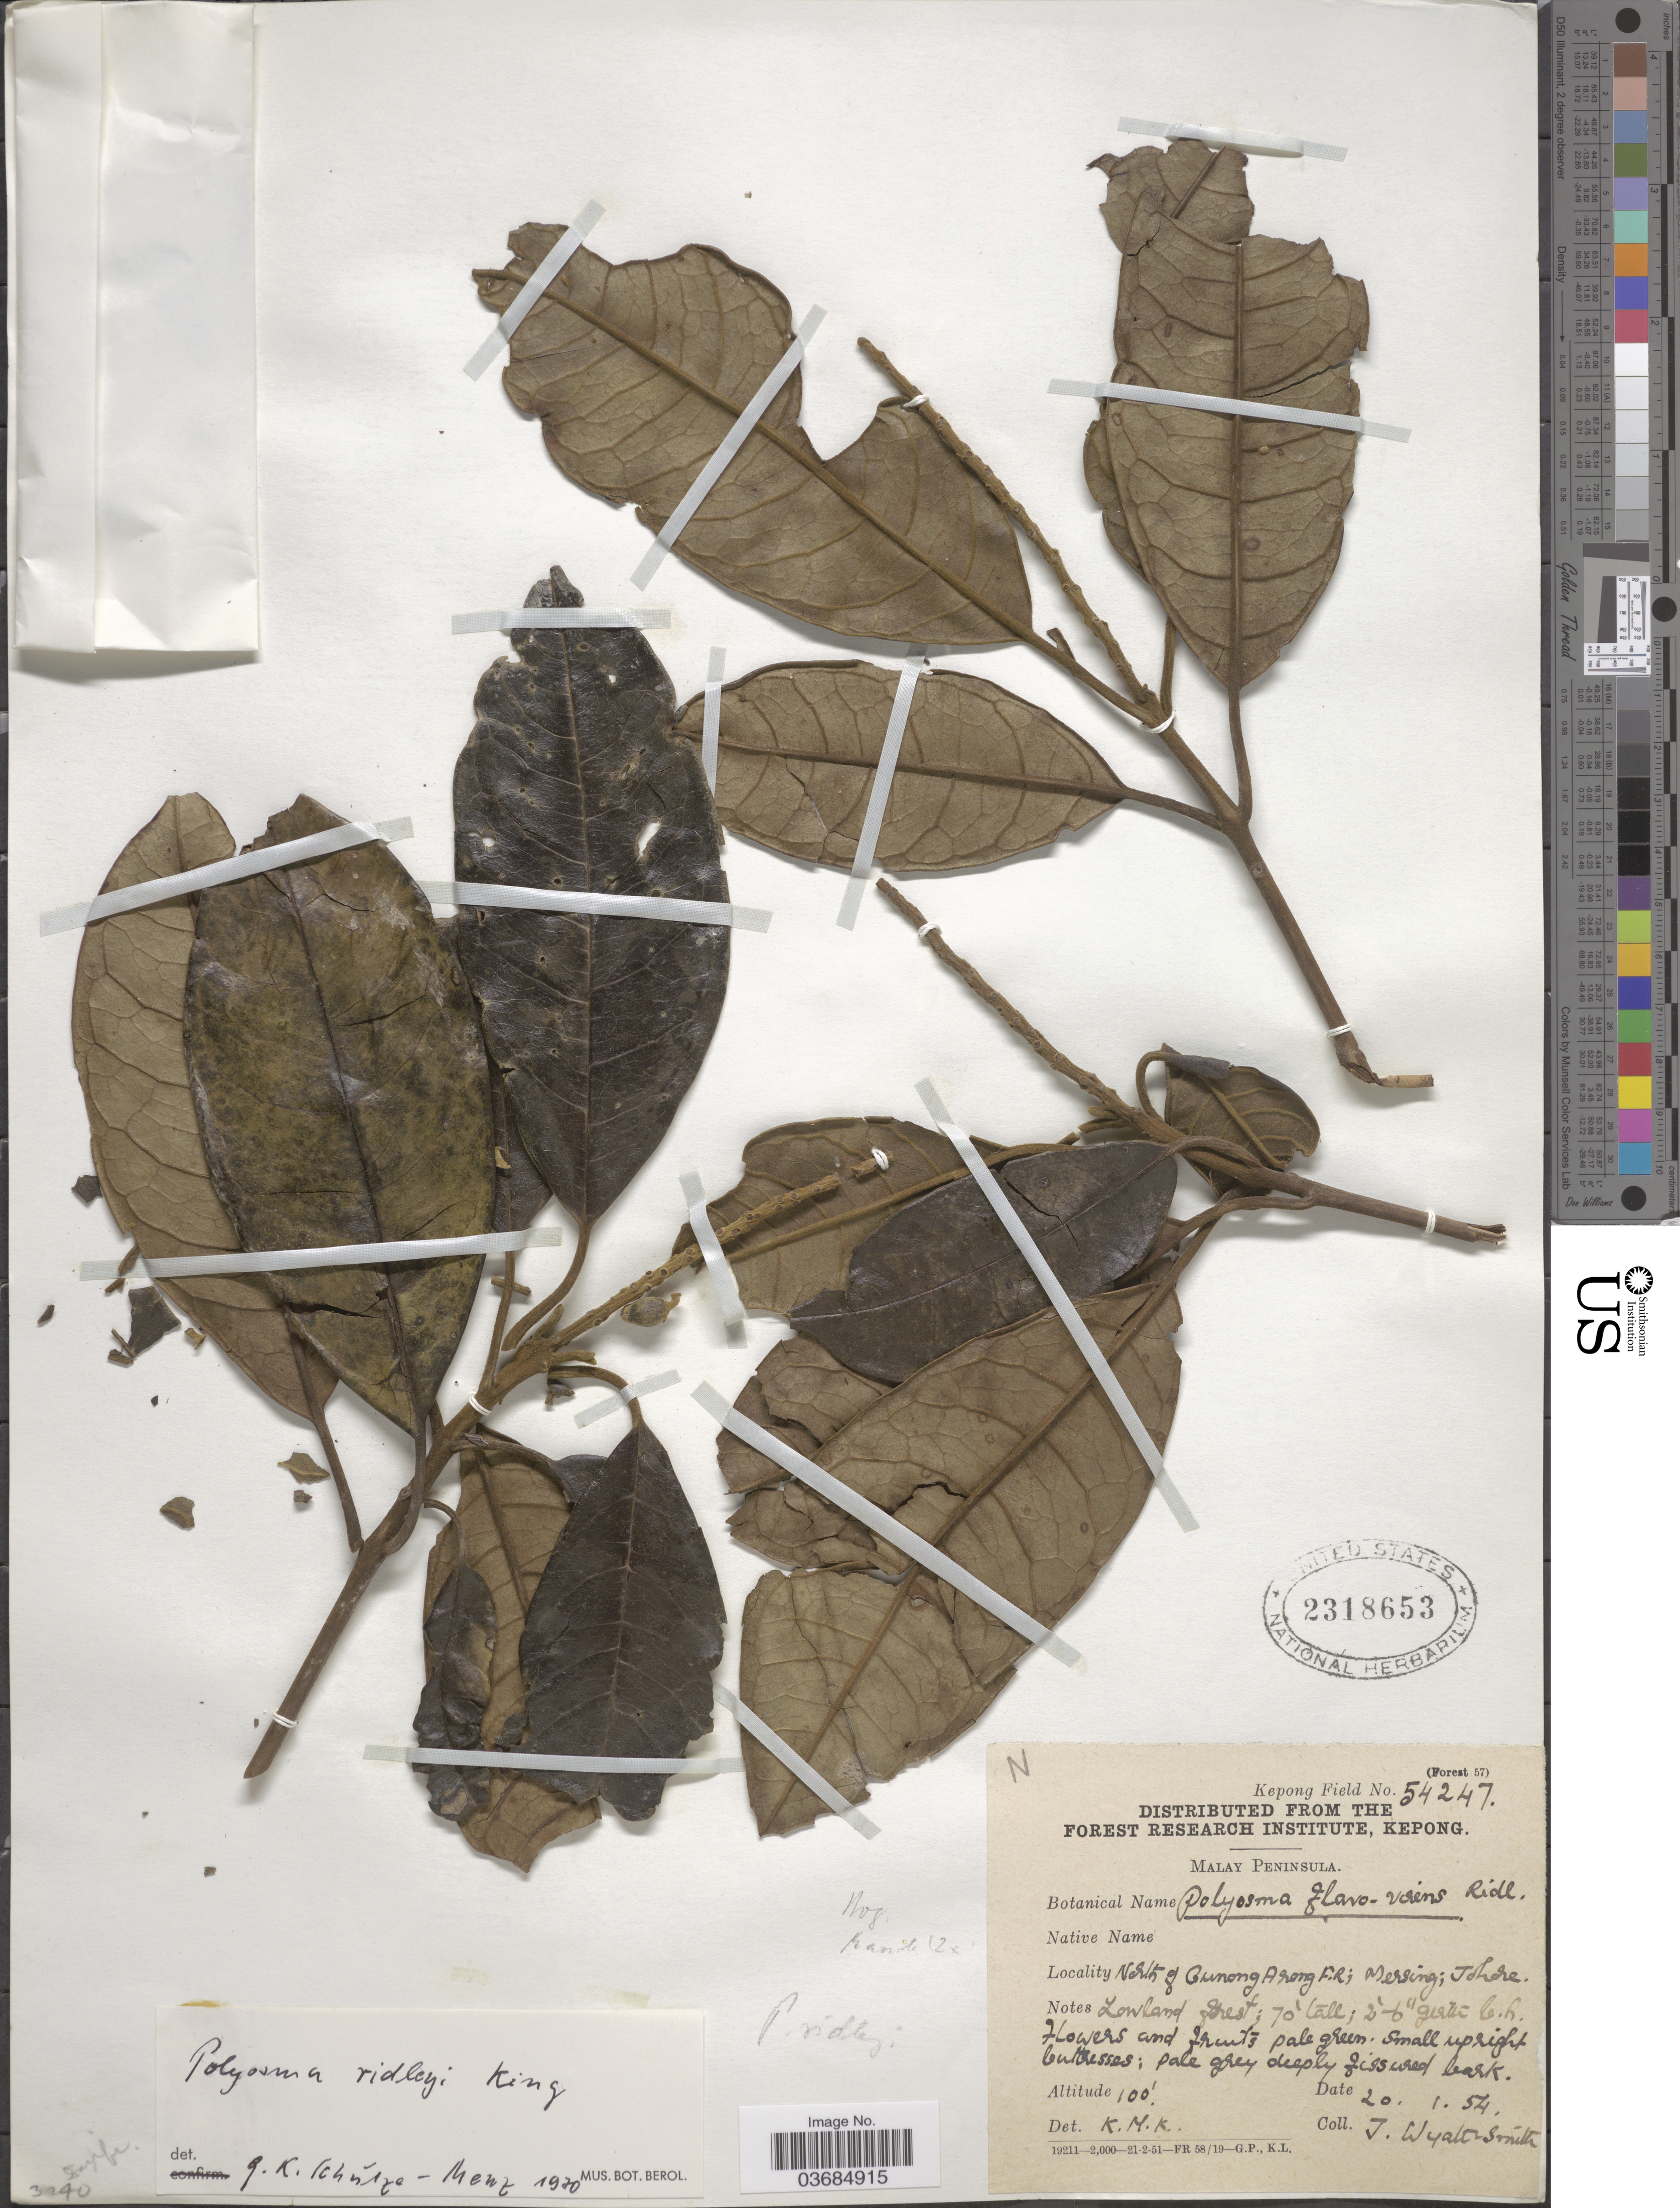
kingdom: Plantae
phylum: Tracheophyta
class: Magnoliopsida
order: Escalloniales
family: Escalloniaceae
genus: Polyosma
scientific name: Polyosma ridleyi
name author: King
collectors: J. Wyatt-Smith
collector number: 54247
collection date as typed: Transcribed d/m/y: 20/1/54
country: Malaysia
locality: Malay Peninsula. North of Gunong Arong F.R.; Mersing; Tohore.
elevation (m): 30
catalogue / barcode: US 2318653